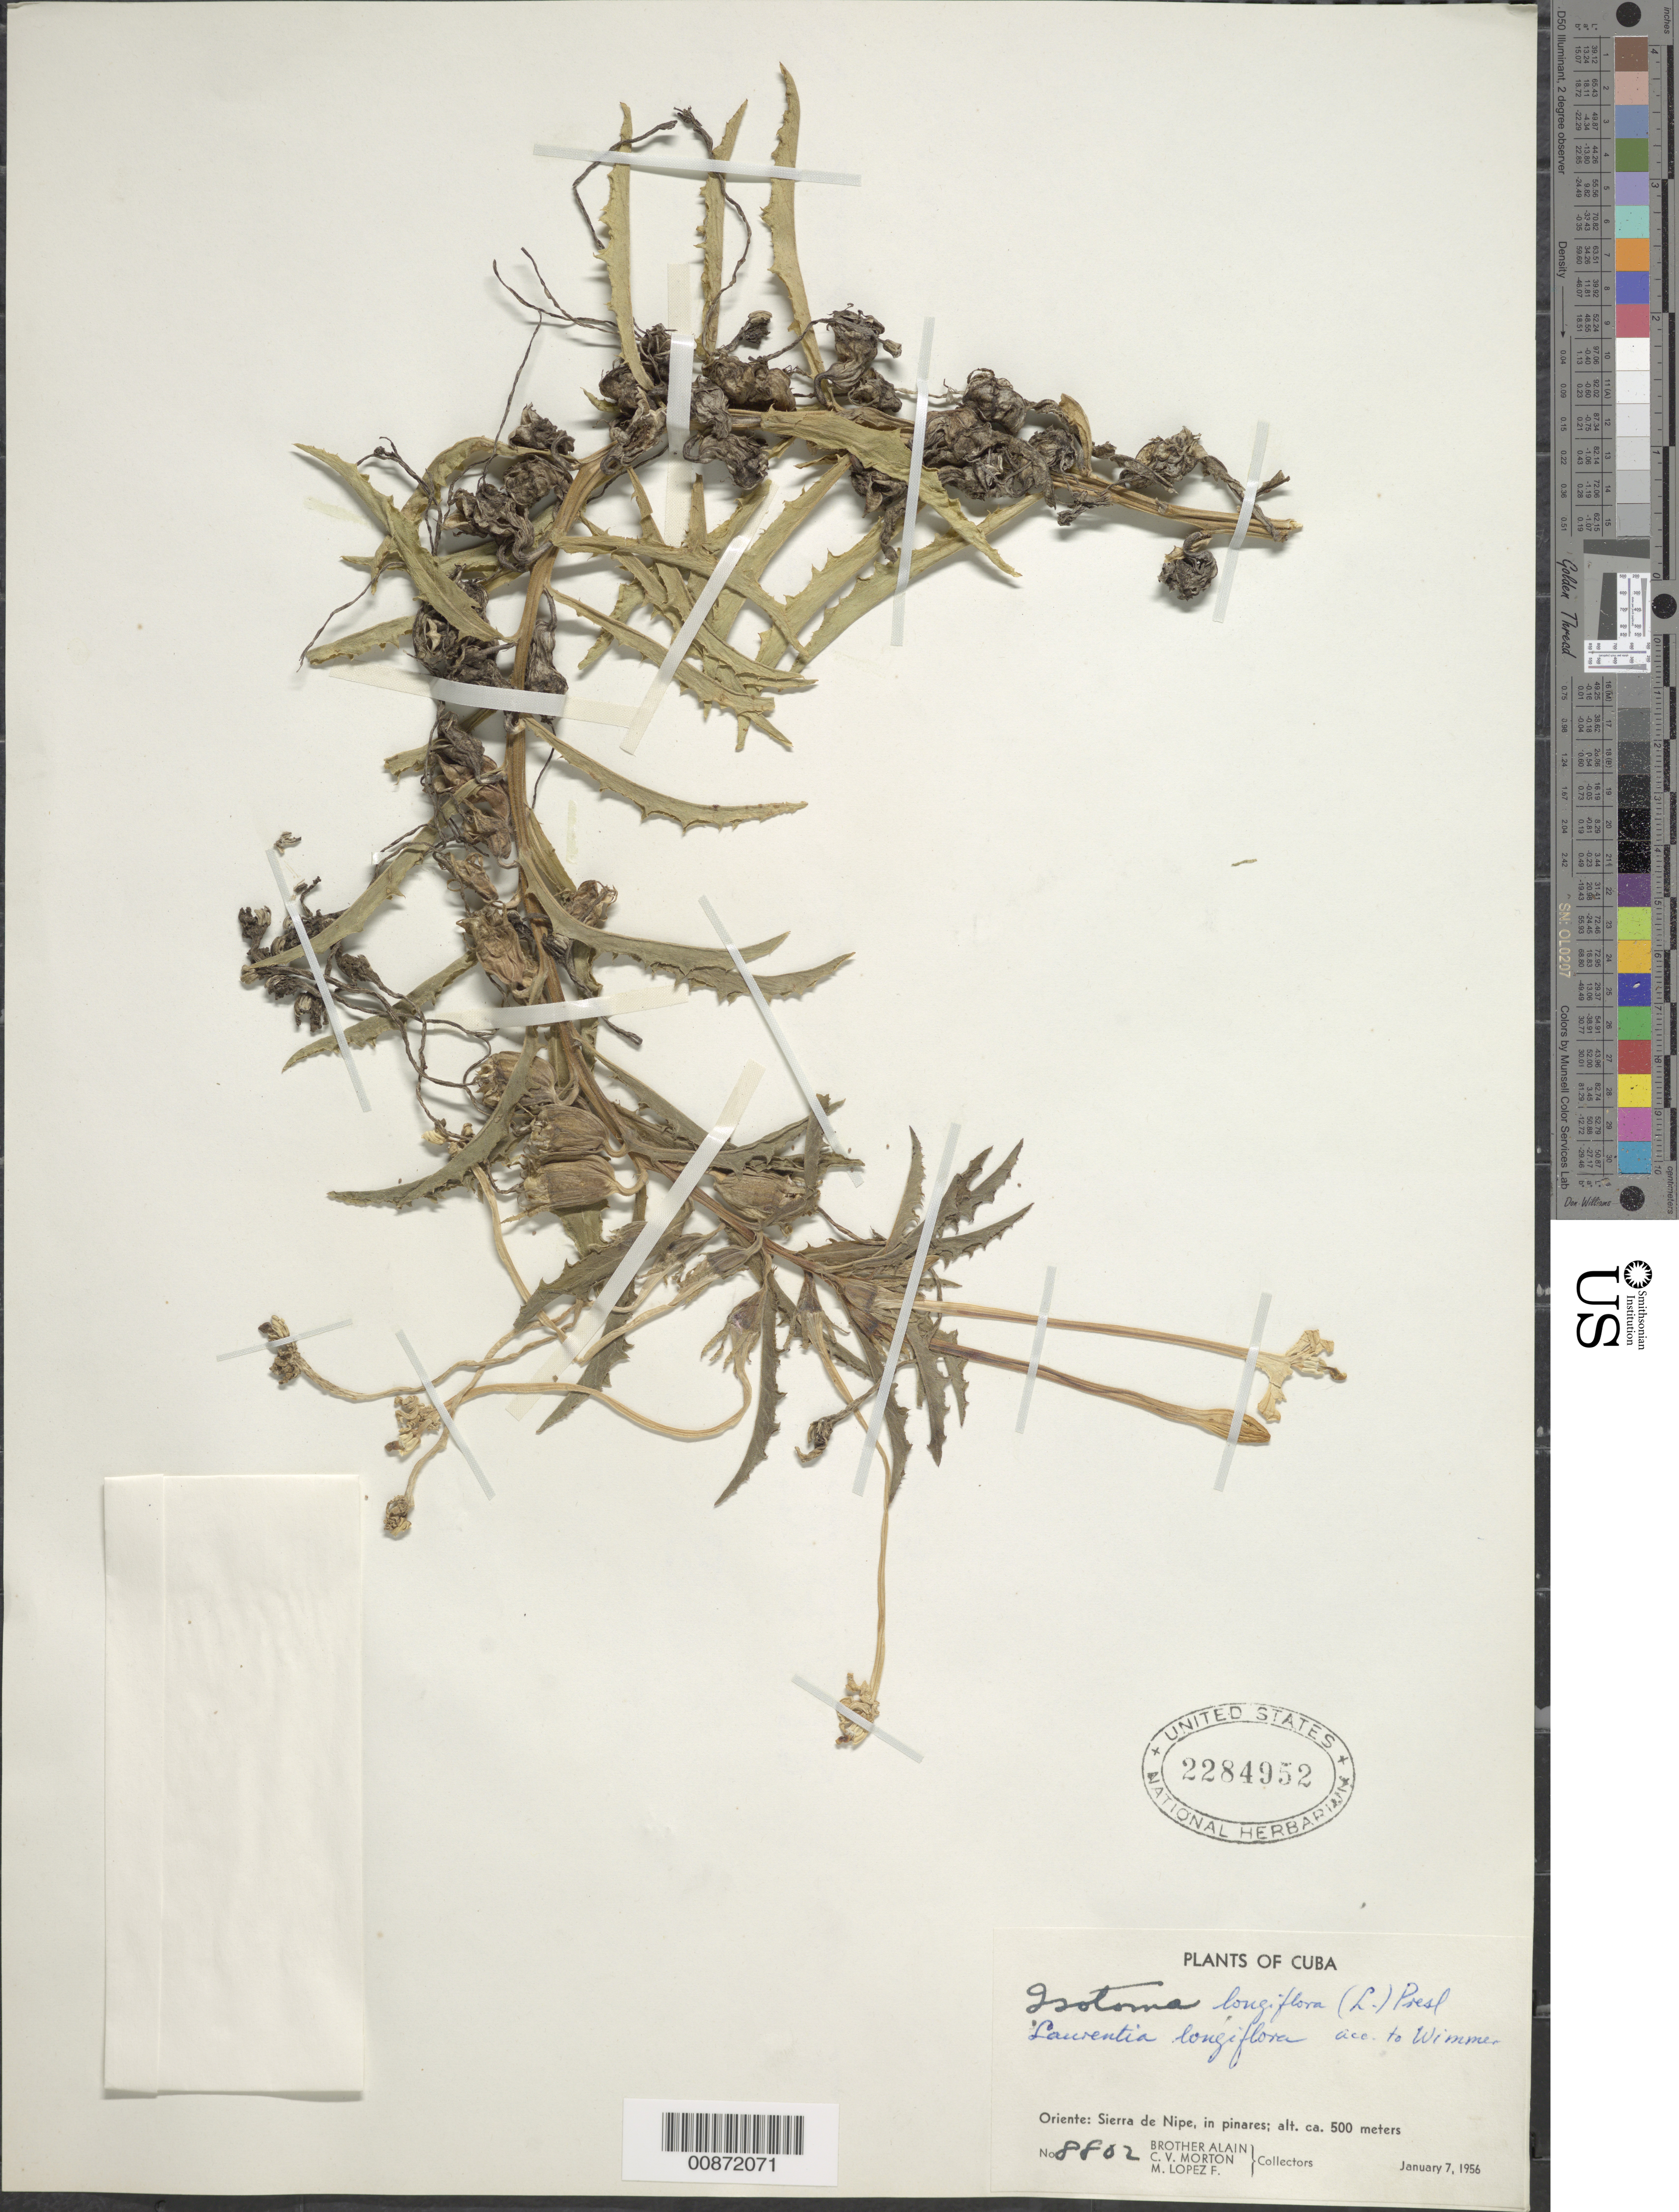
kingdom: Plantae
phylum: Tracheophyta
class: Magnoliopsida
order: Asterales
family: Campanulaceae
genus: Hippobroma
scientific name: Hippobroma longiflora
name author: (L.) G. Don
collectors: A. H. Liogier, C. V. Morton & M. Lopéz-F.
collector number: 8802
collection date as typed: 07 Jan 1956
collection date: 1956-01-07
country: Cuba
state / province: Oriente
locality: Sierra de Nipe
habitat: In pinares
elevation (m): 500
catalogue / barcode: US 2284952